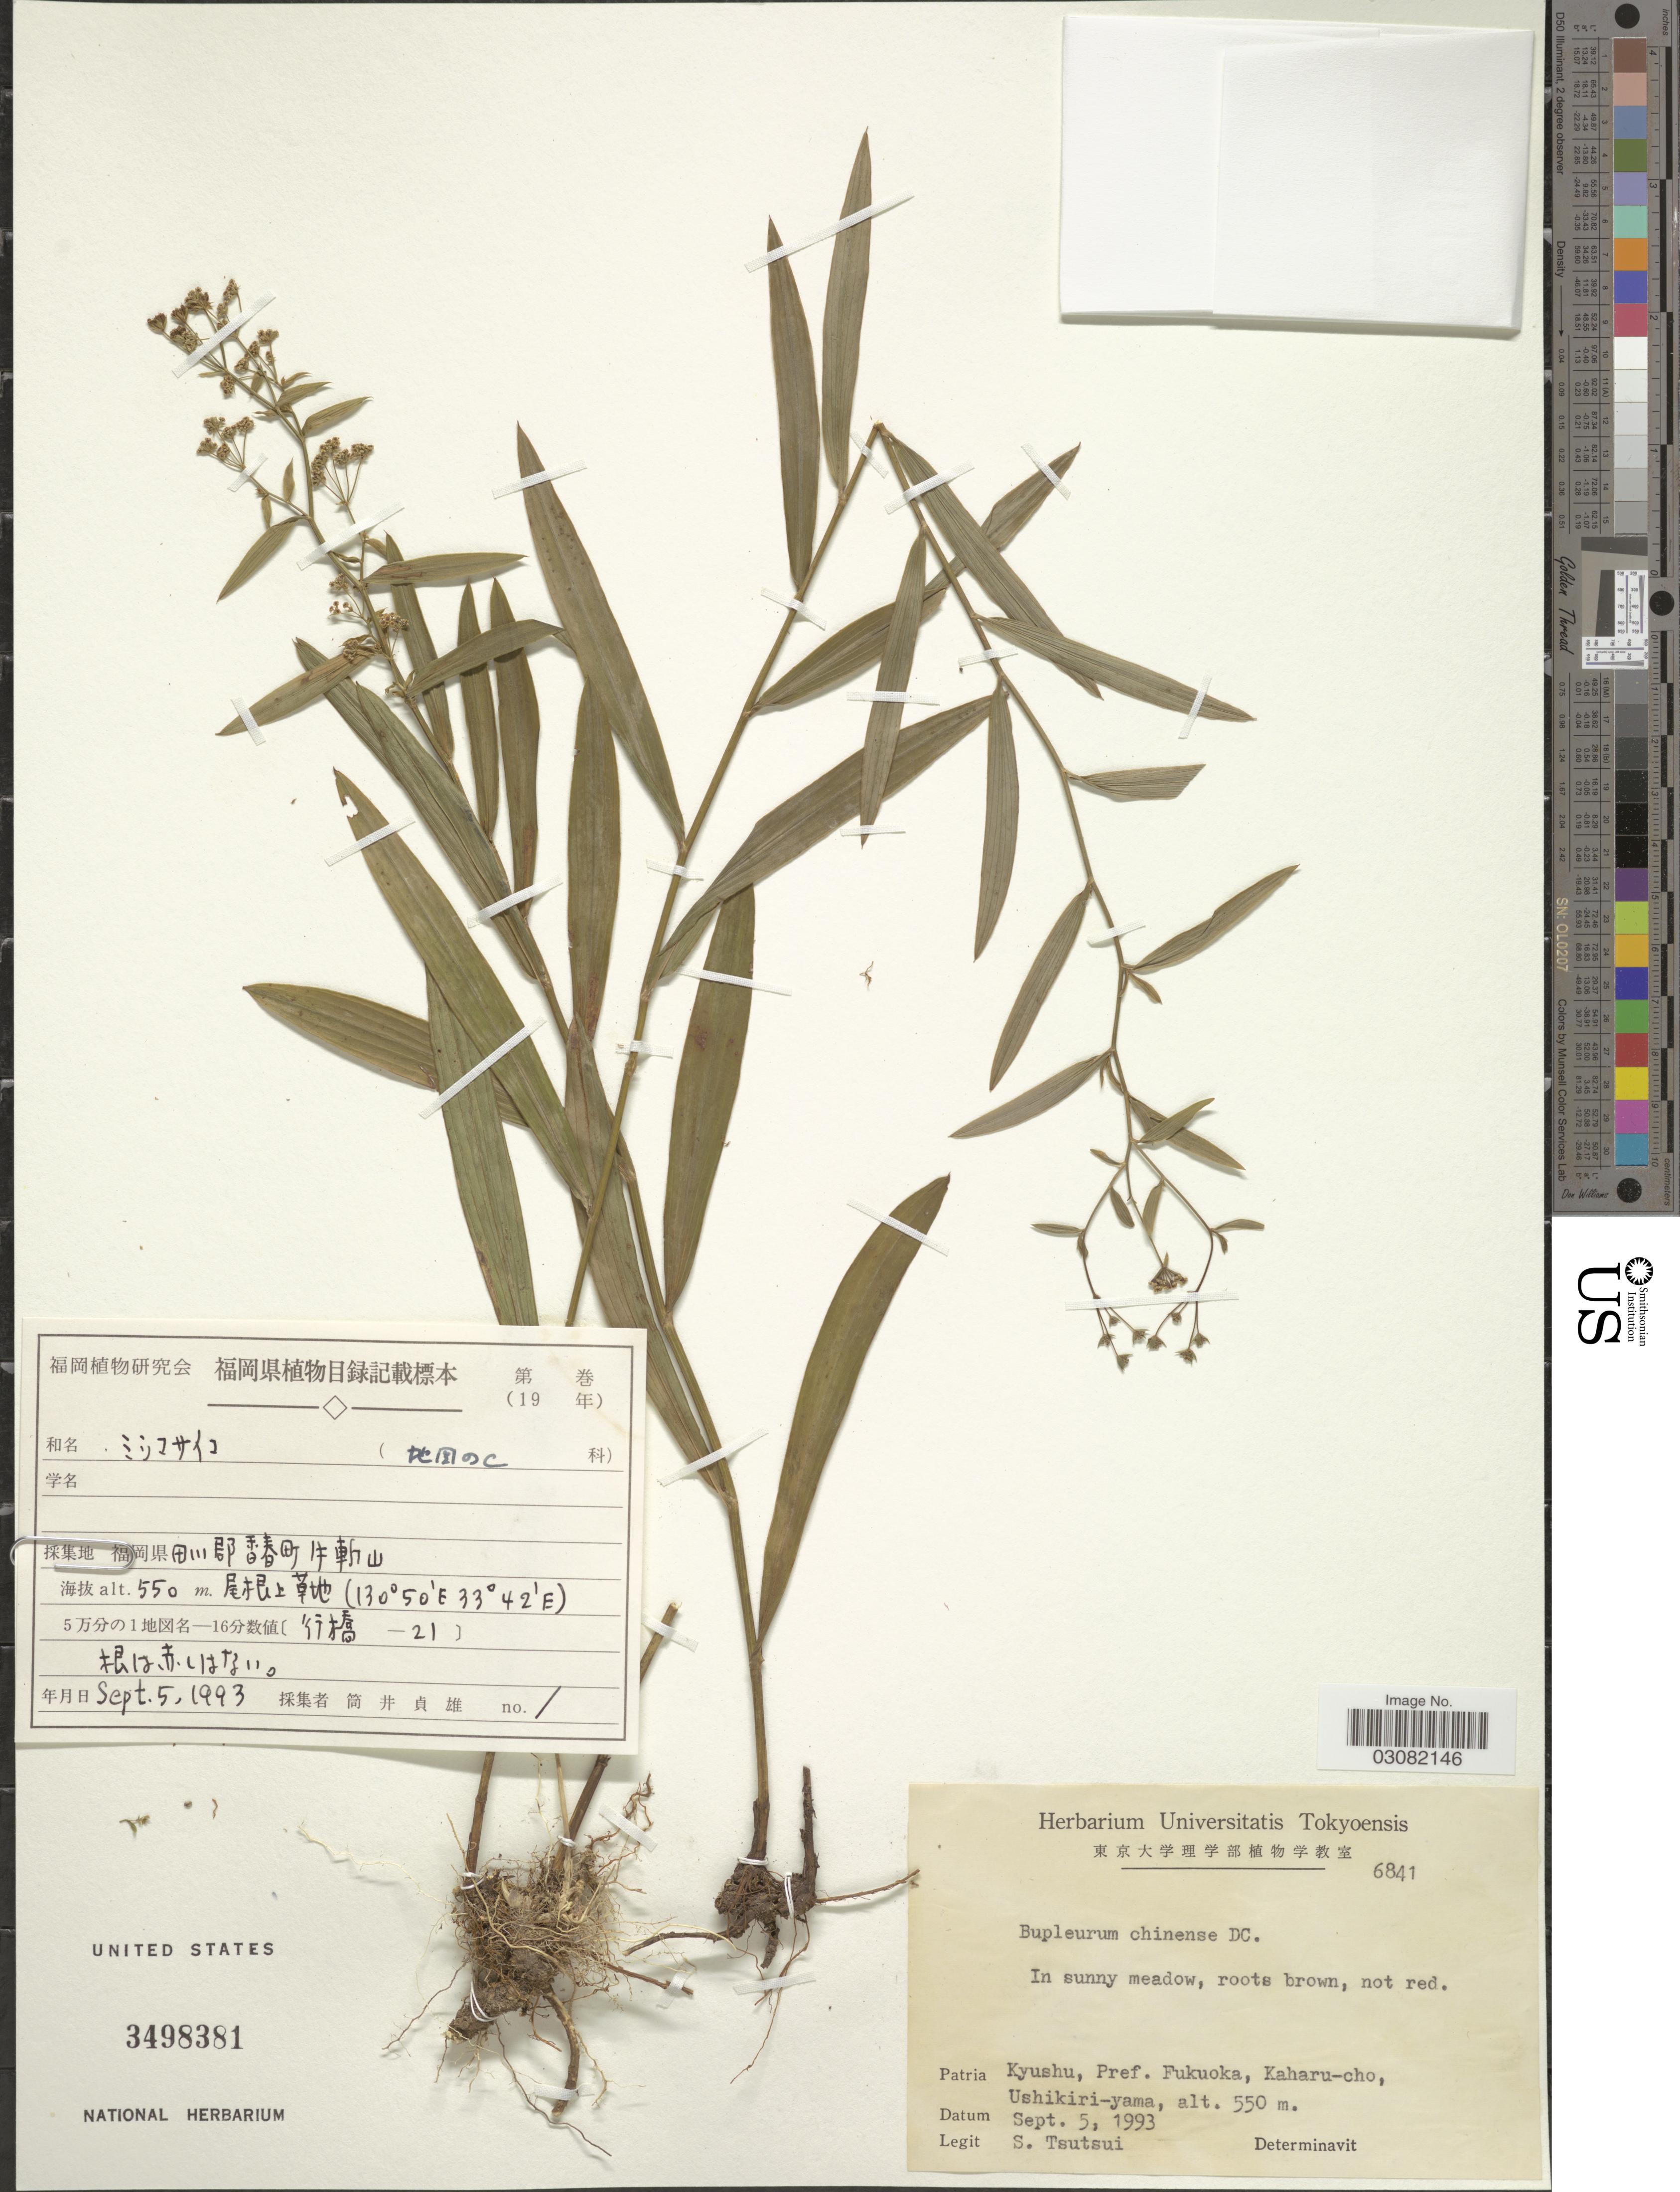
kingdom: Plantae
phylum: Tracheophyta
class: Magnoliopsida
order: Apiales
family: Apiaceae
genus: Bupleurum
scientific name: Bupleurum chinense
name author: DC.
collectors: S. Tsutsui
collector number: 6841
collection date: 1993-09-05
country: Japan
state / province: Hukuoka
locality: Kyushu, Pref. Fukuoka, Kaharu-cho, Ushikiri-yama.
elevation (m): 550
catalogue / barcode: US 3498381